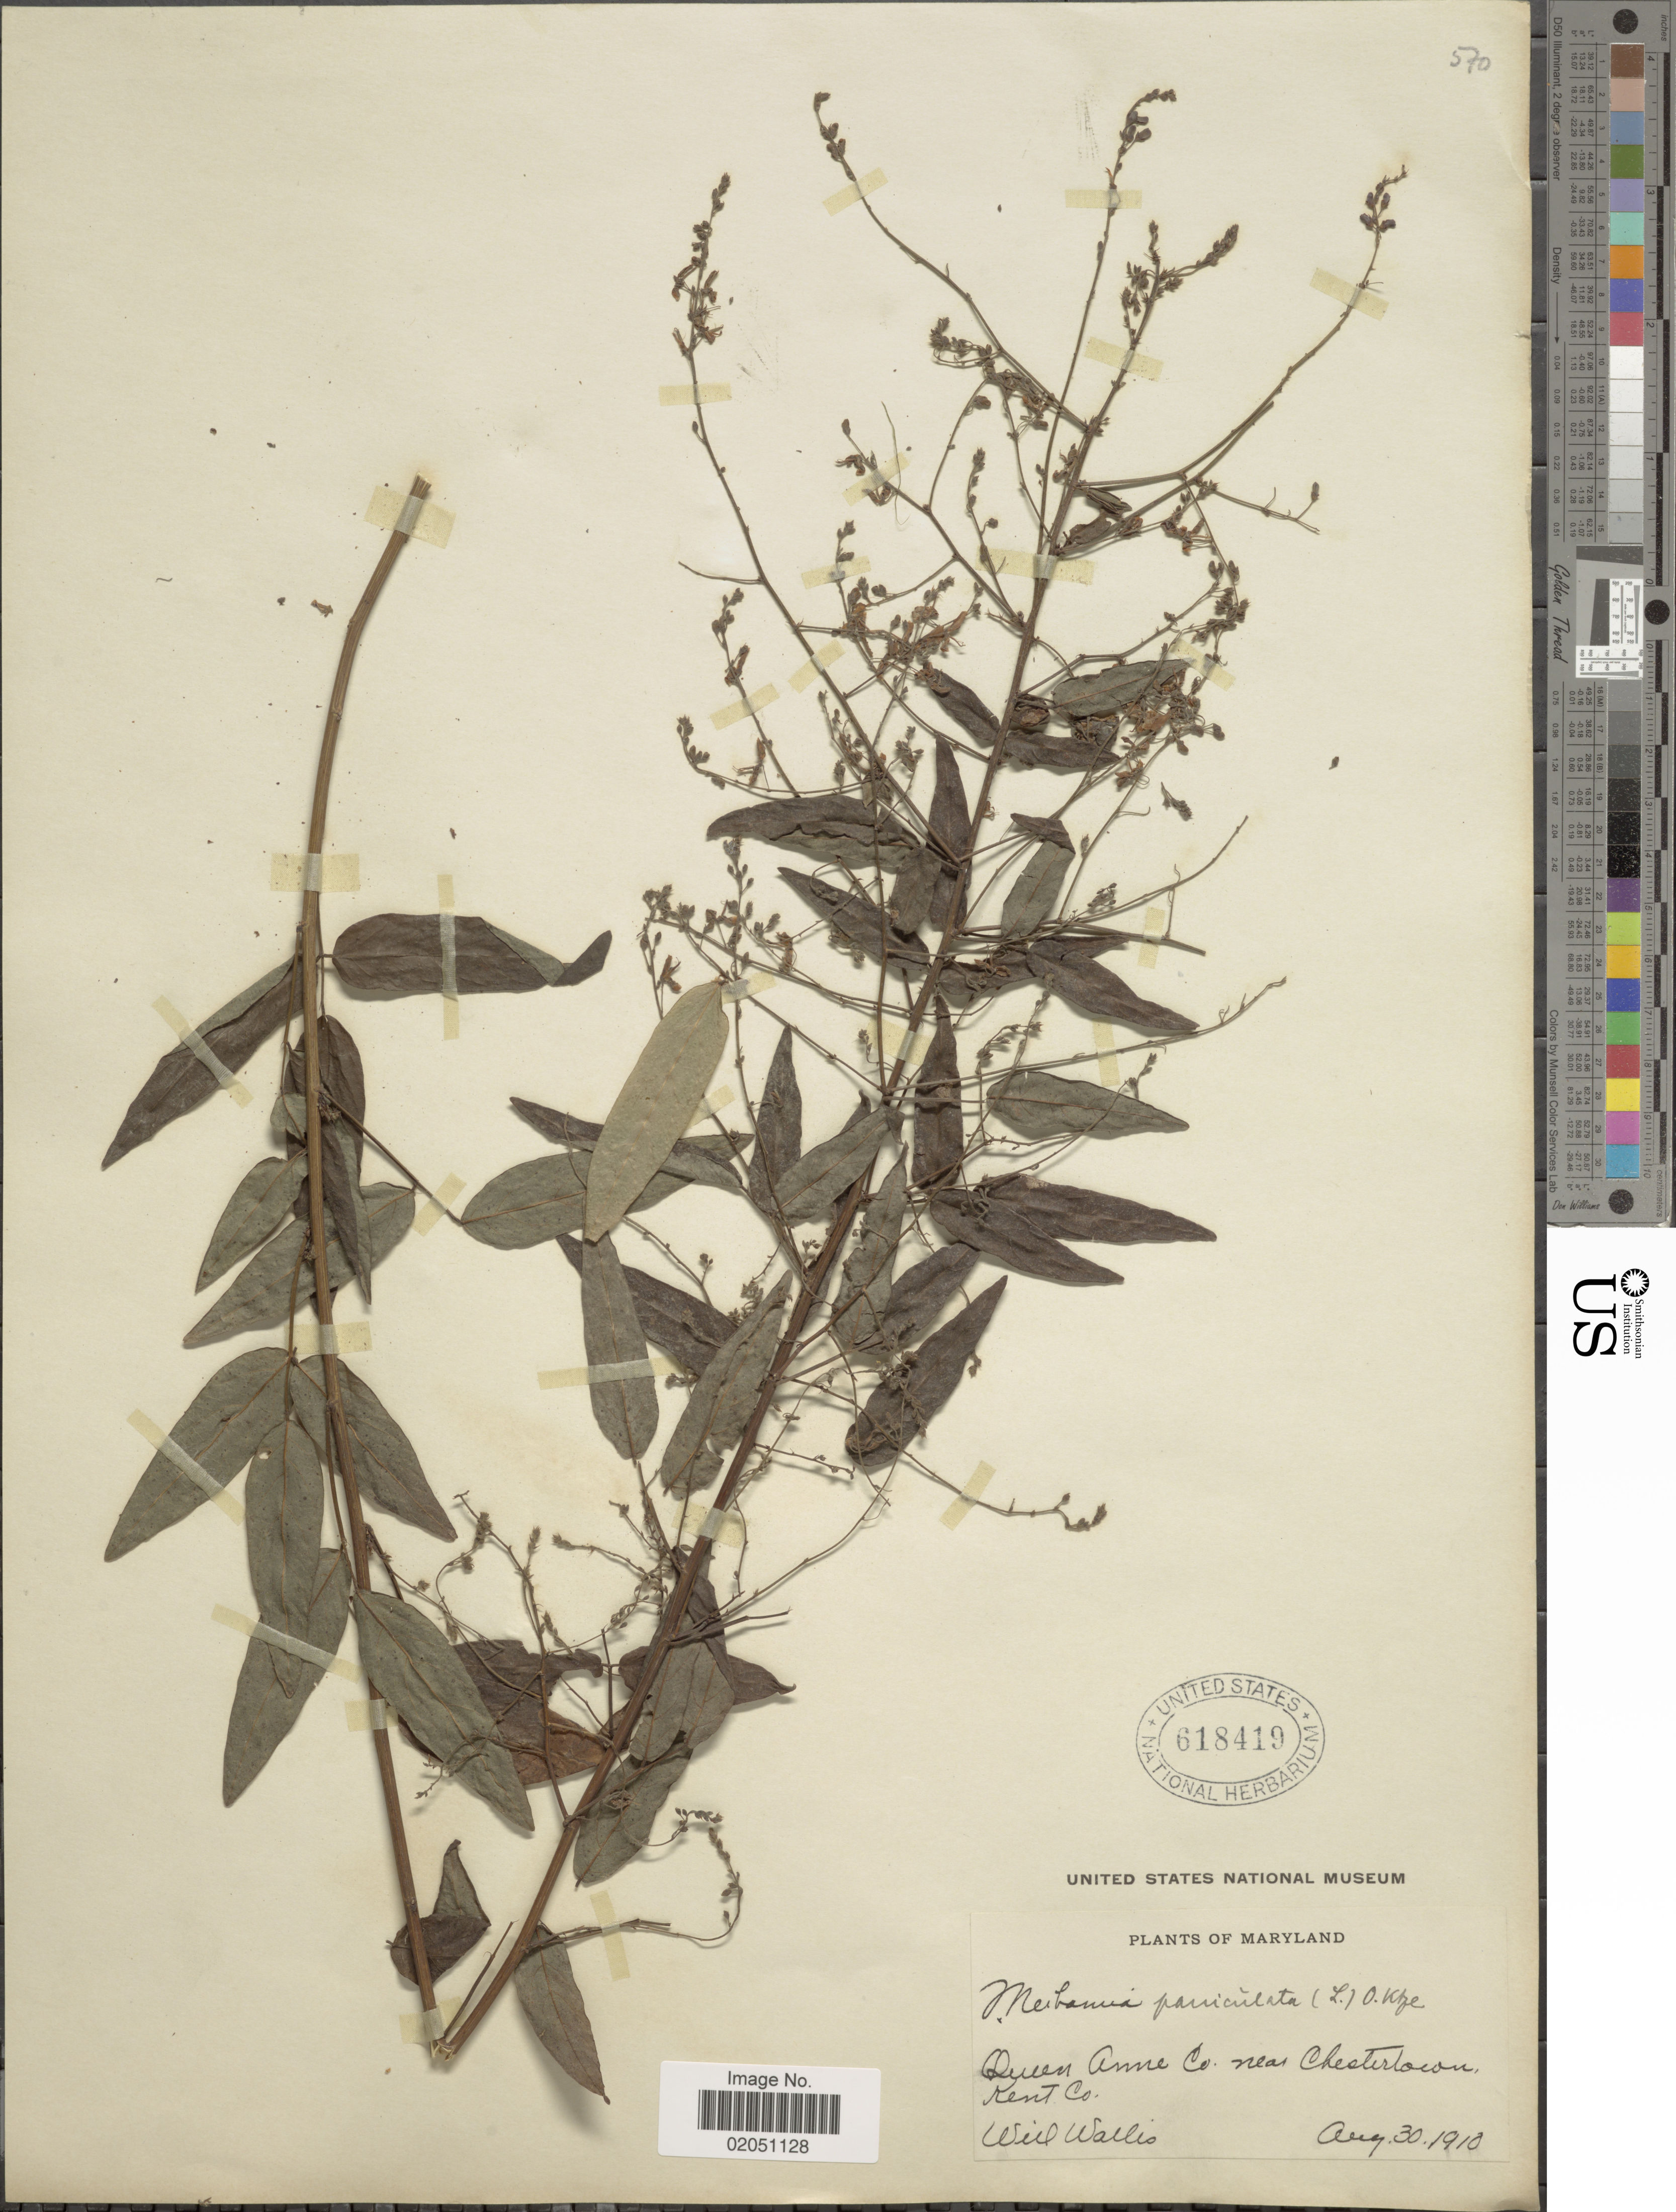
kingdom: Plantae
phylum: Tracheophyta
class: Magnoliopsida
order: Fabales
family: Fabaceae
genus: Desmodium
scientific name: Desmodium paniculatum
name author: (L.) DC.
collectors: W. Wallis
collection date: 1910-08-30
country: United States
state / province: Maryland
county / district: Kent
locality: Queen Anne Co near Chestertown, Kent Co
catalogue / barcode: US 618419